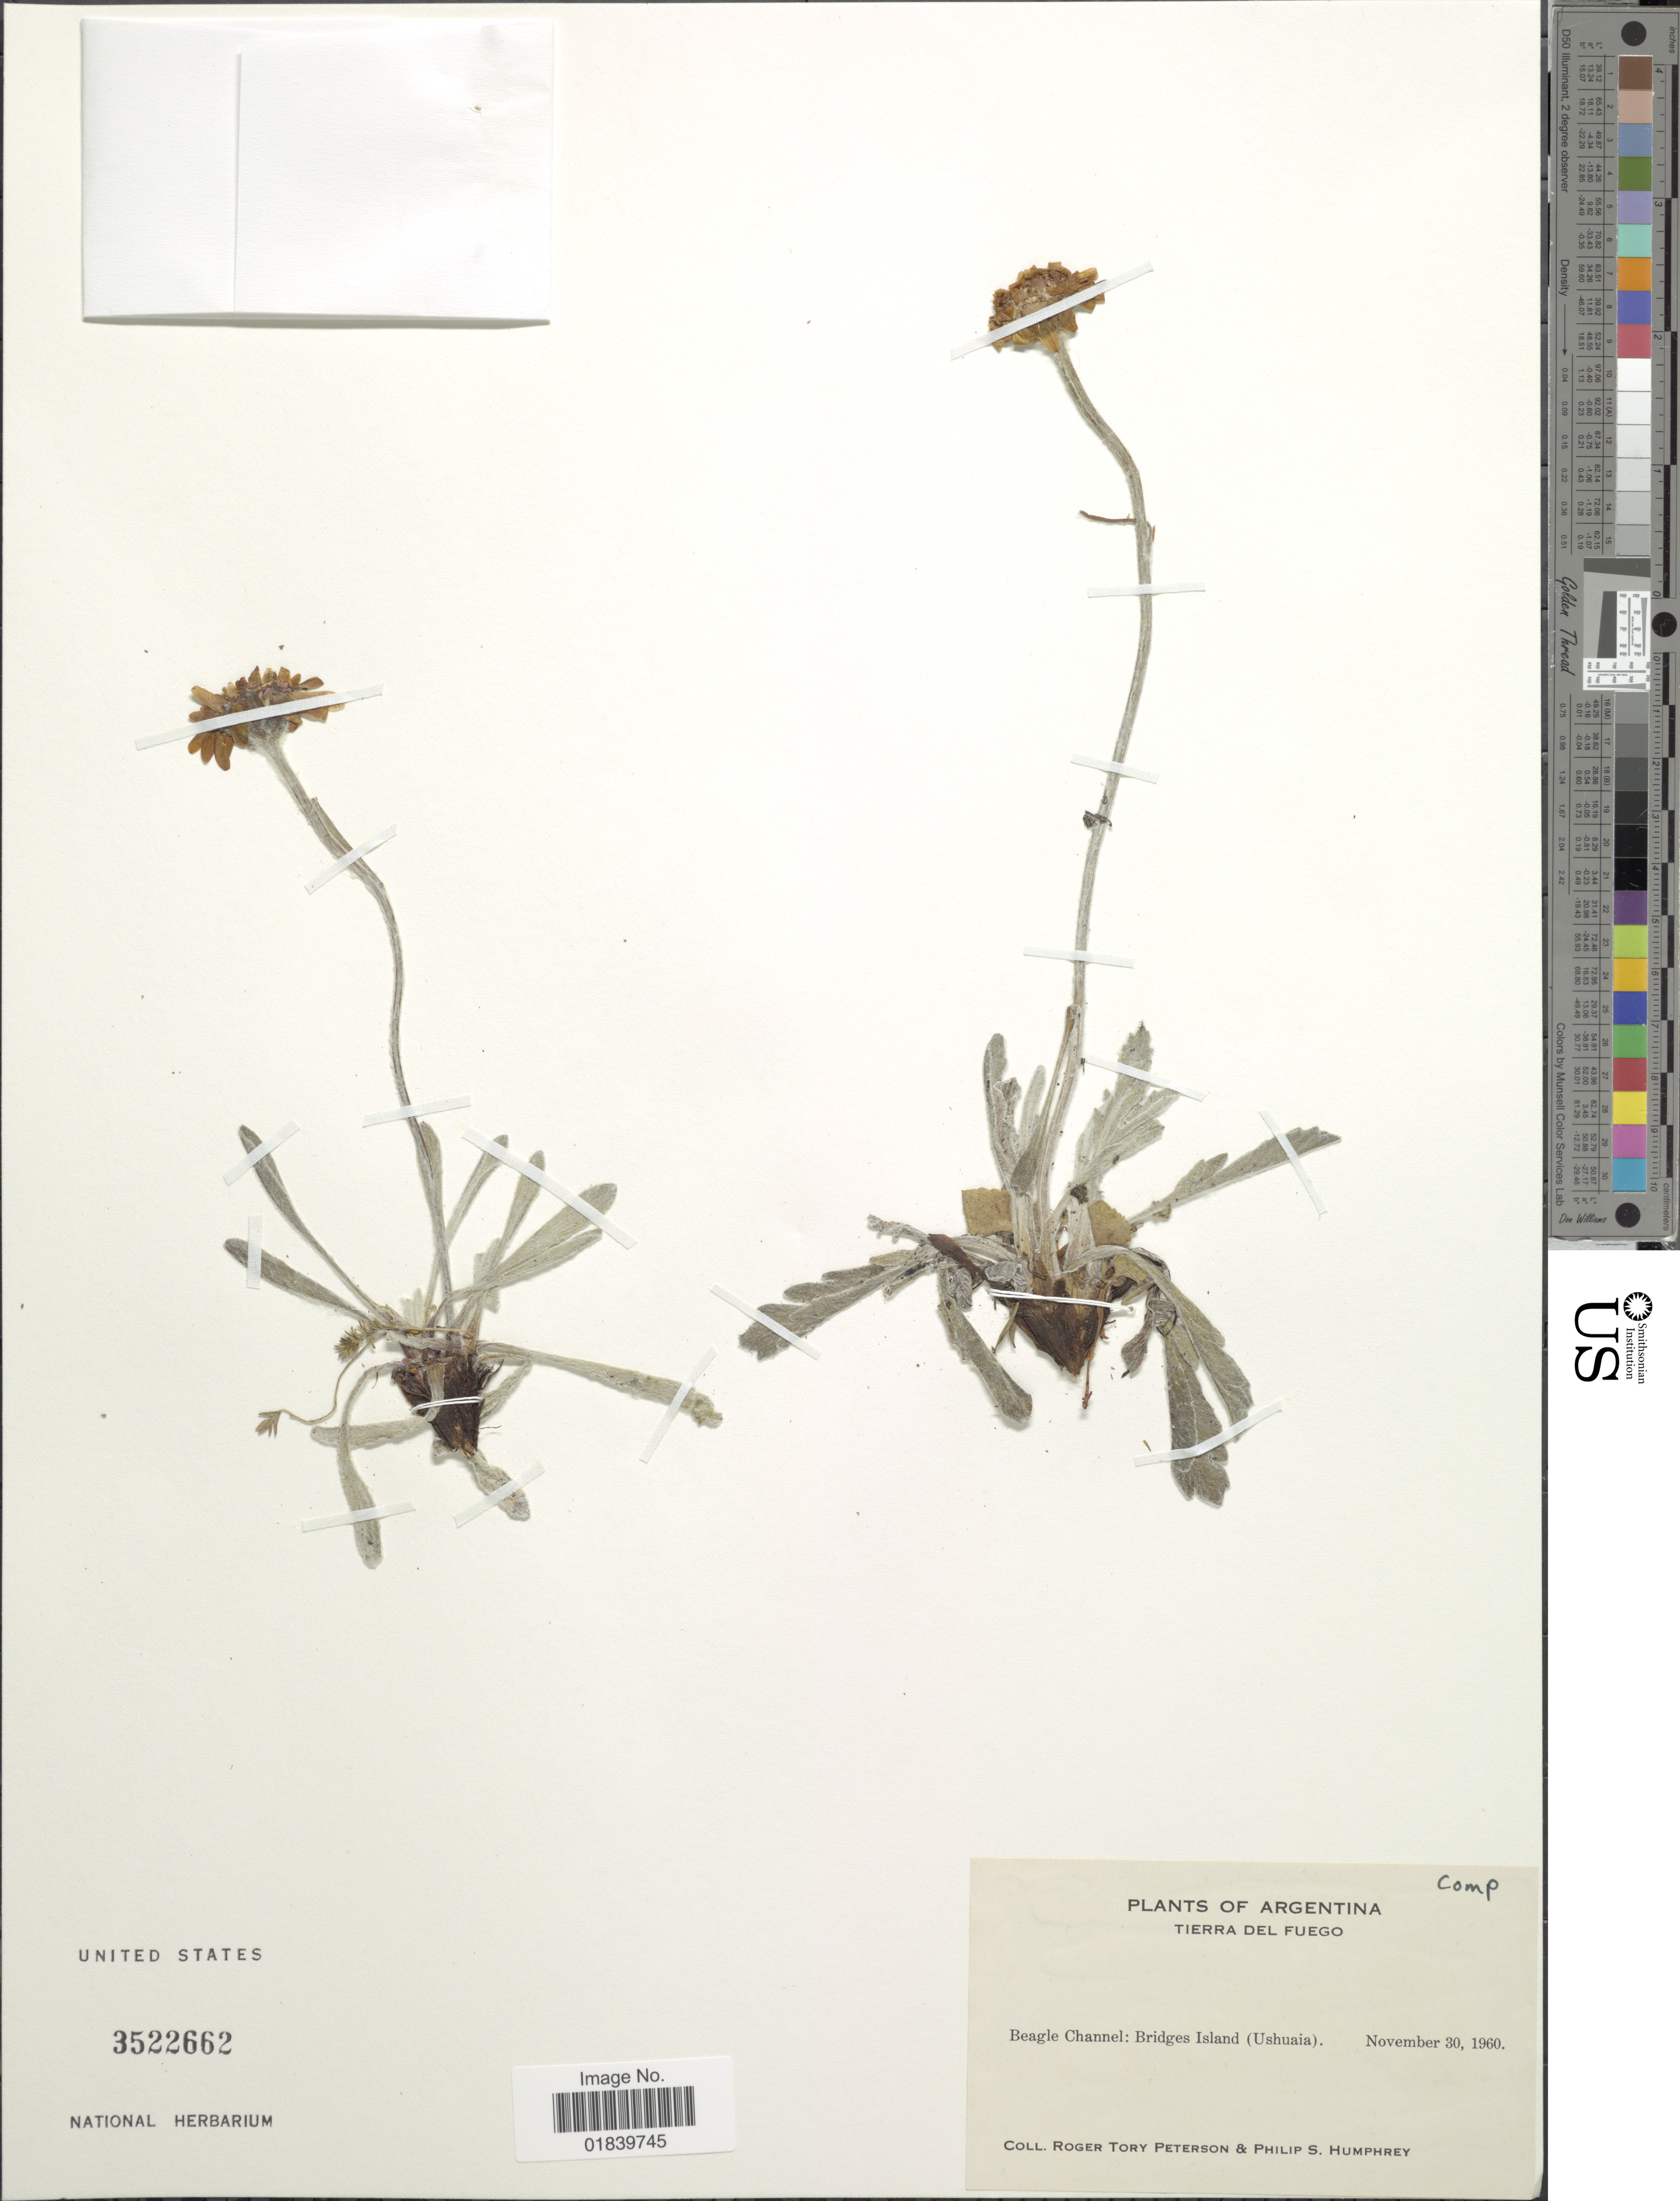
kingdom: Plantae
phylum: Tracheophyta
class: Magnoliopsida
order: Asterales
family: Asteraceae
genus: Senecio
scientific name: Senecio sp.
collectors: R. Peterson & P. Humphrey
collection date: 1960-11-30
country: Argentina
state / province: Tierra del Fuego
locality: Beagle Channel: Bridges Island (Ushuaia). Tierra del Fuego.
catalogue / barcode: US 3522662